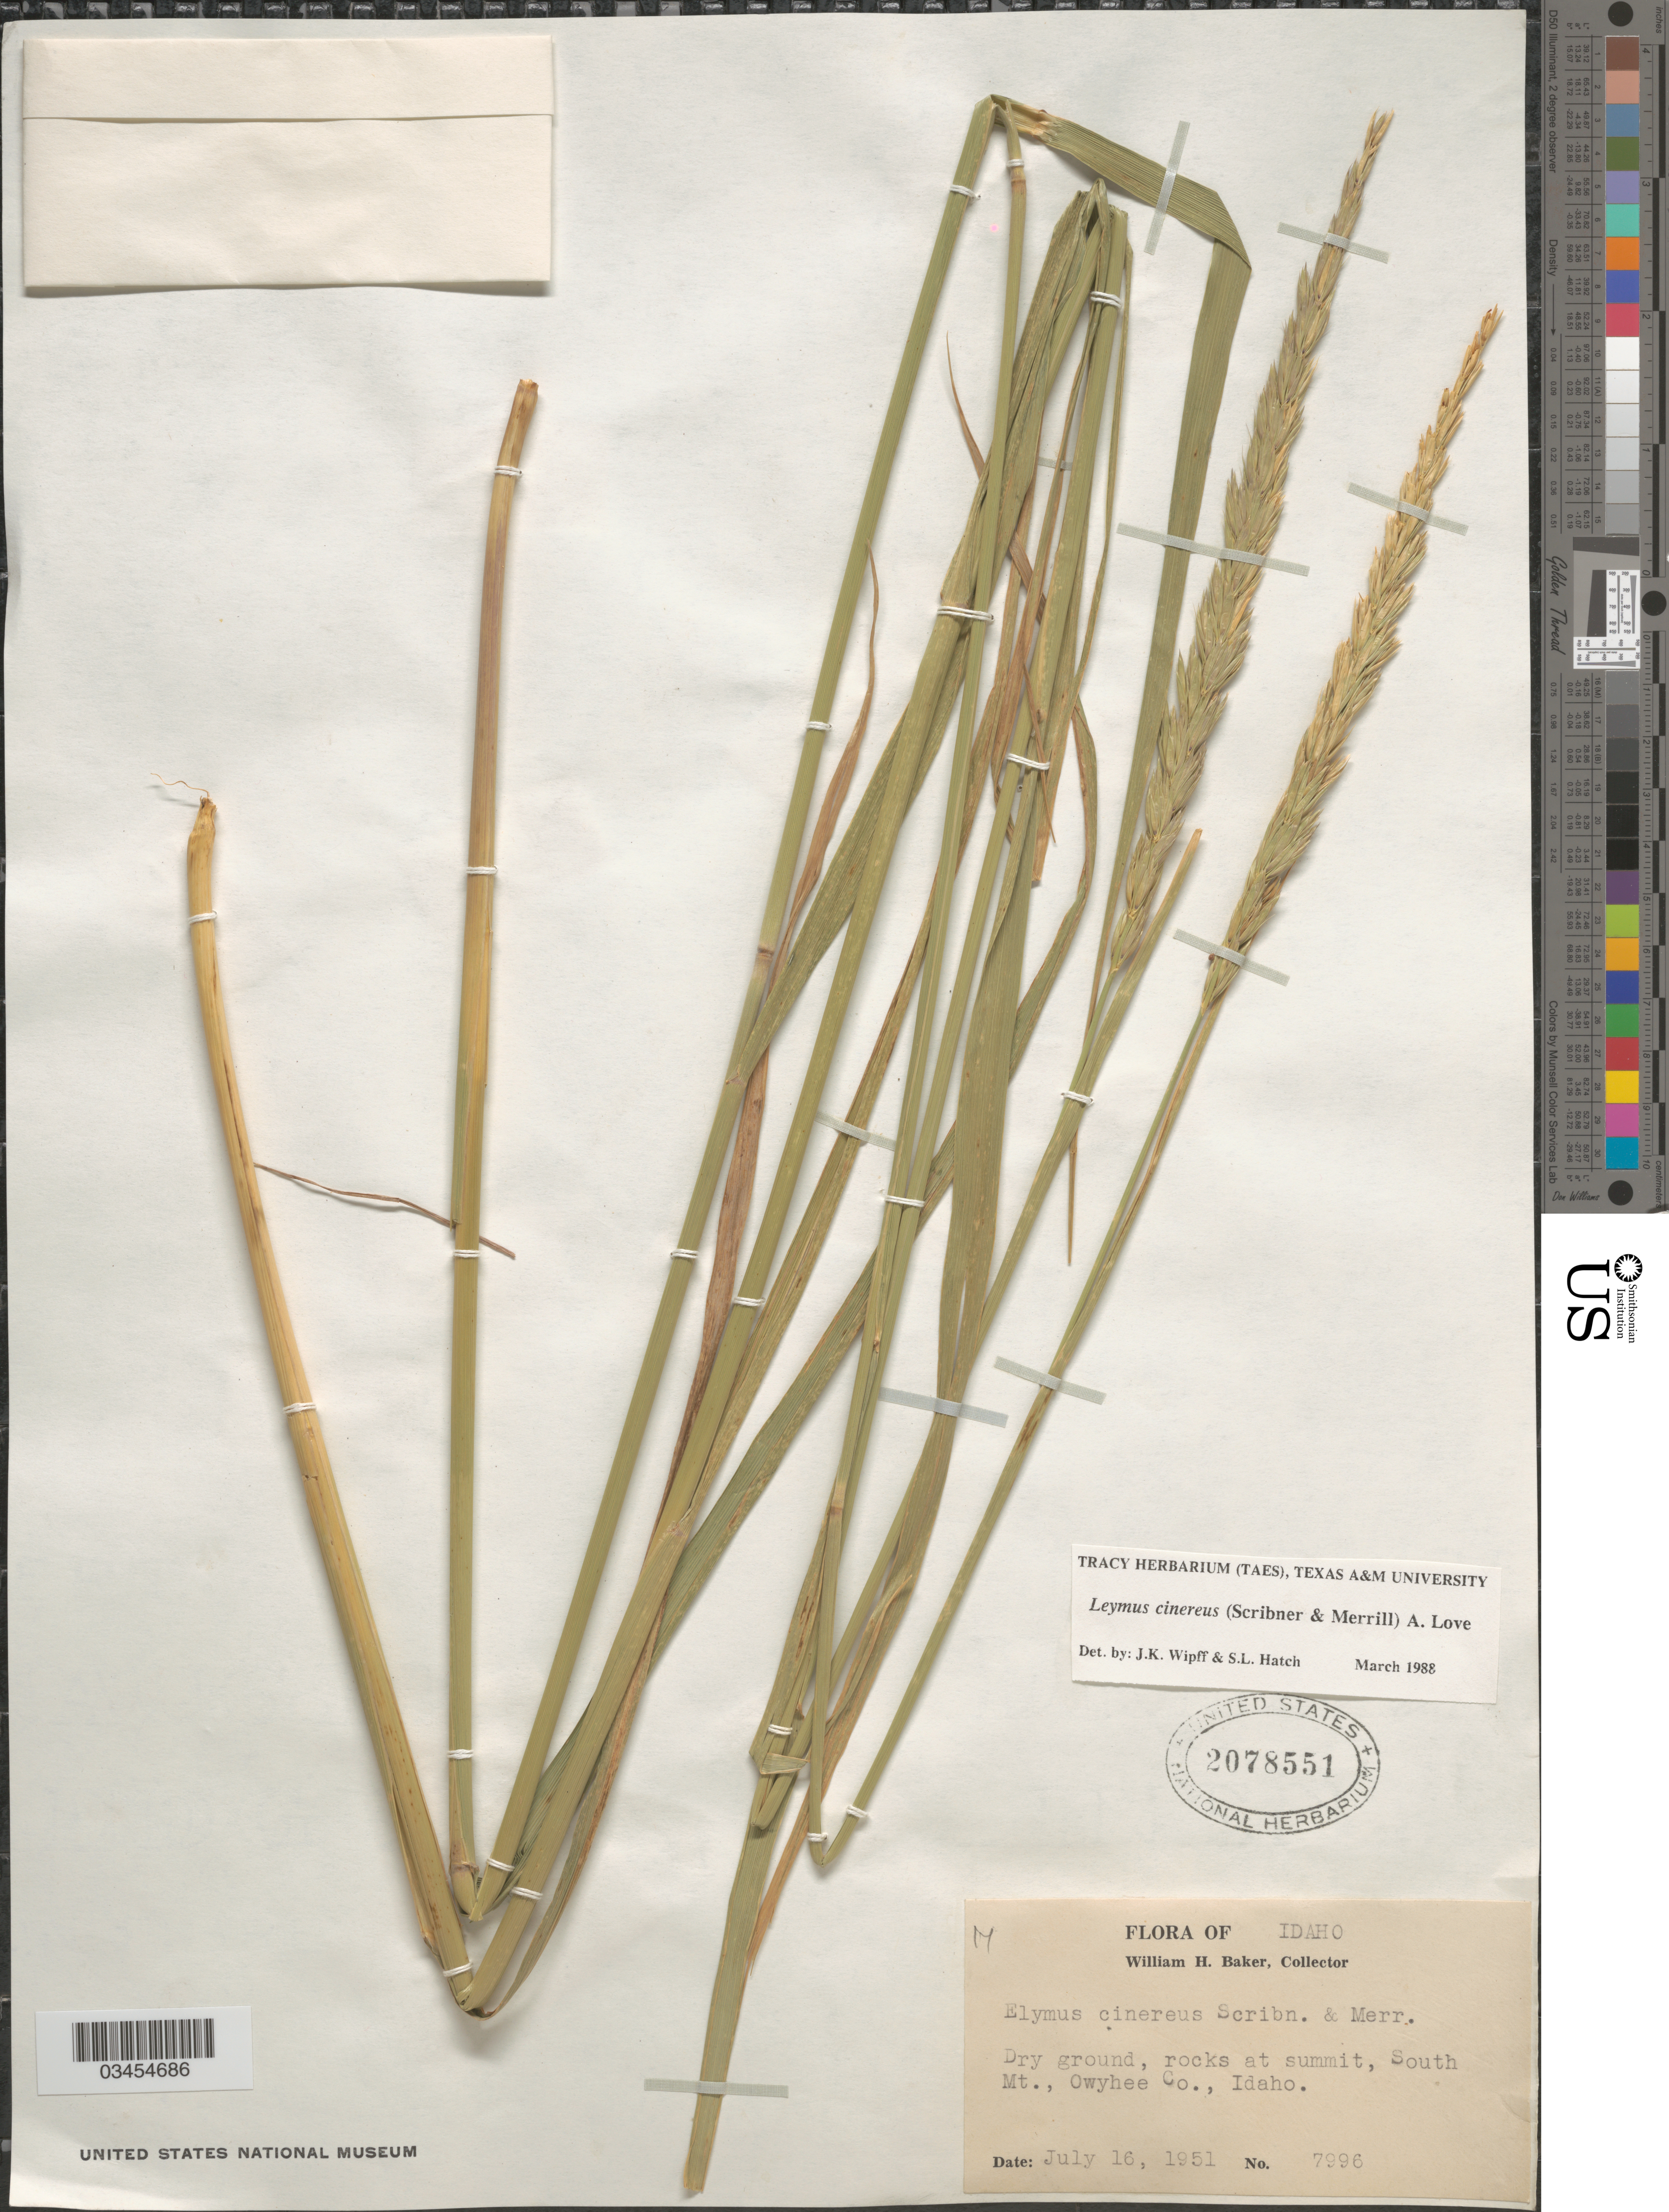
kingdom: Plantae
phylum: Tracheophyta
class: Liliopsida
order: Poales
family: Poaceae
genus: Leymus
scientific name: Leymus cinereus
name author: (Scribn. & Merr.) Á. Löve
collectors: W. H. Baker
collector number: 7996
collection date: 1951-07-16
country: United States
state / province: Idaho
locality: Dry ground, rocks at summit, South Mt., Owyhee Co.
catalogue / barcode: US 2078551